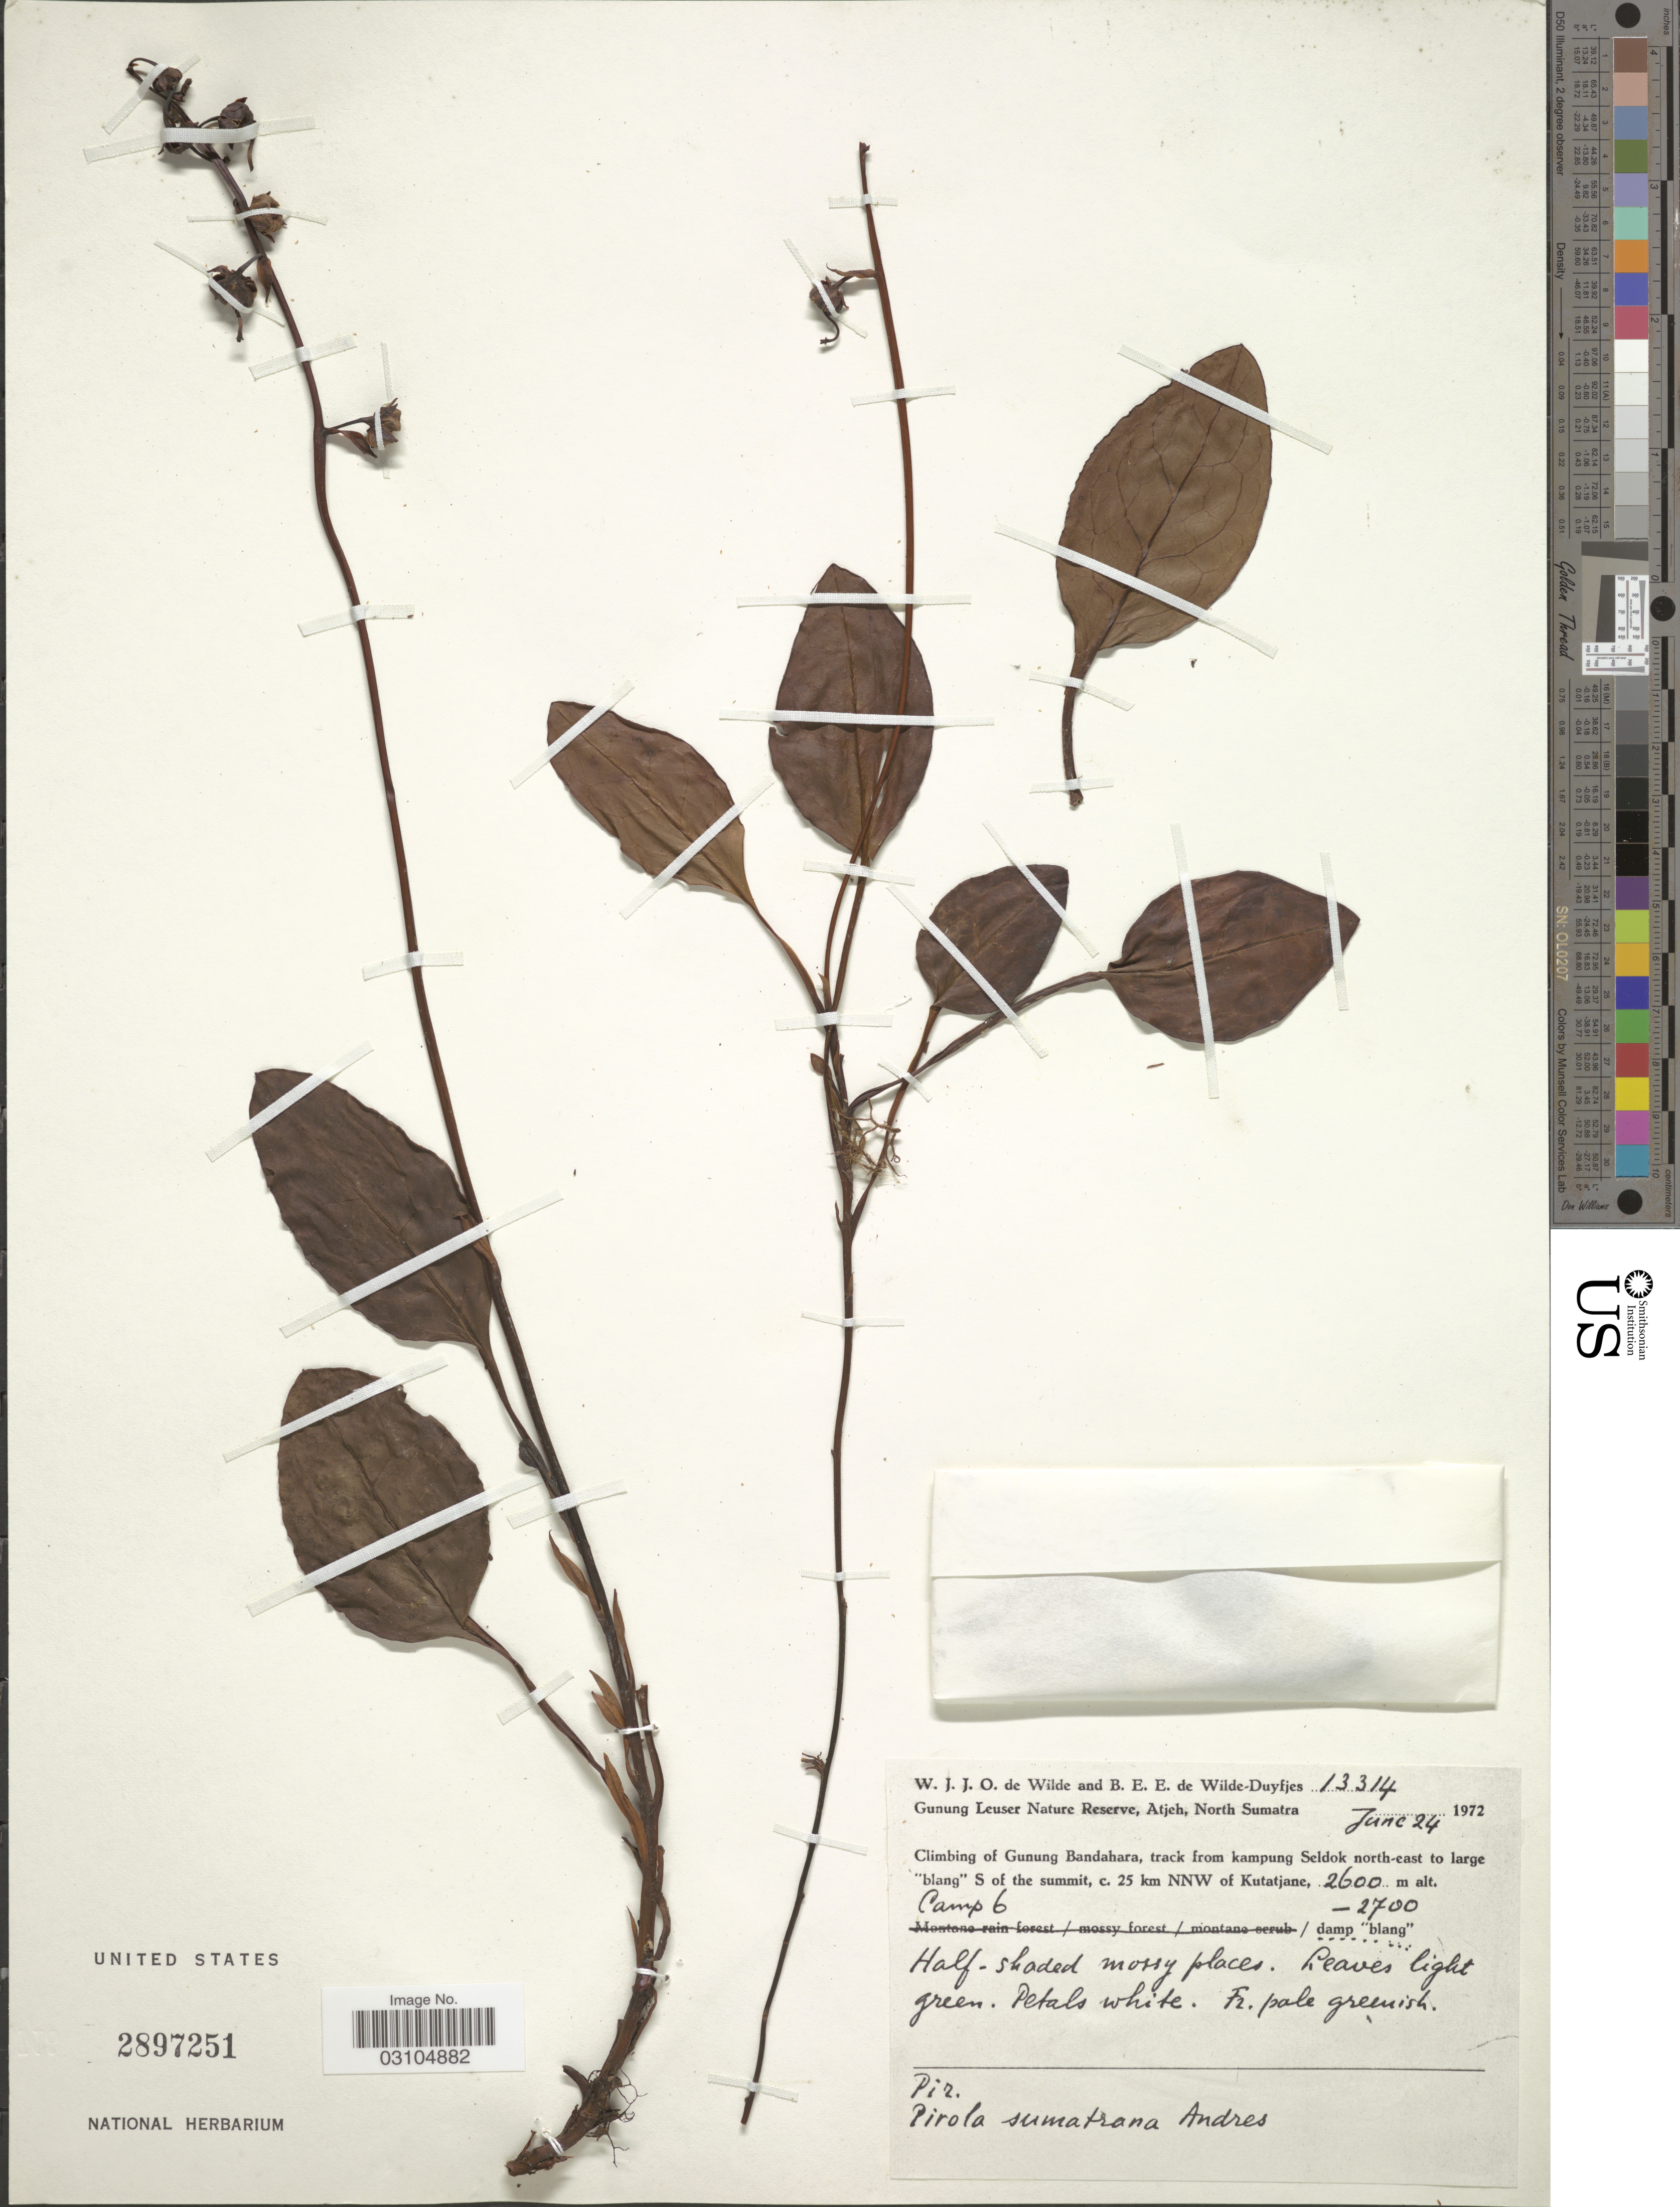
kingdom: Plantae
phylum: Tracheophyta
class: Magnoliopsida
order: Ericales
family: Ericaceae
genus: Pyrola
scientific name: Pyrola sumatrana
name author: Andres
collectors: W. J. de Wilde & B. E. de Wilde-Duyfjes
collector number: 13314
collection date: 1972-06-24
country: Indonesia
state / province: Sumatra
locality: Gunung Leuser Nature Reserve, Atjeh, North Sumatra, Climbing Gunung Bandahara; track from kampung Seldok north-east to large "blang" S of the summit, c. 25 km NNW of Kutatjane, Camp 6.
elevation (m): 2600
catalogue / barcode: US 2897251